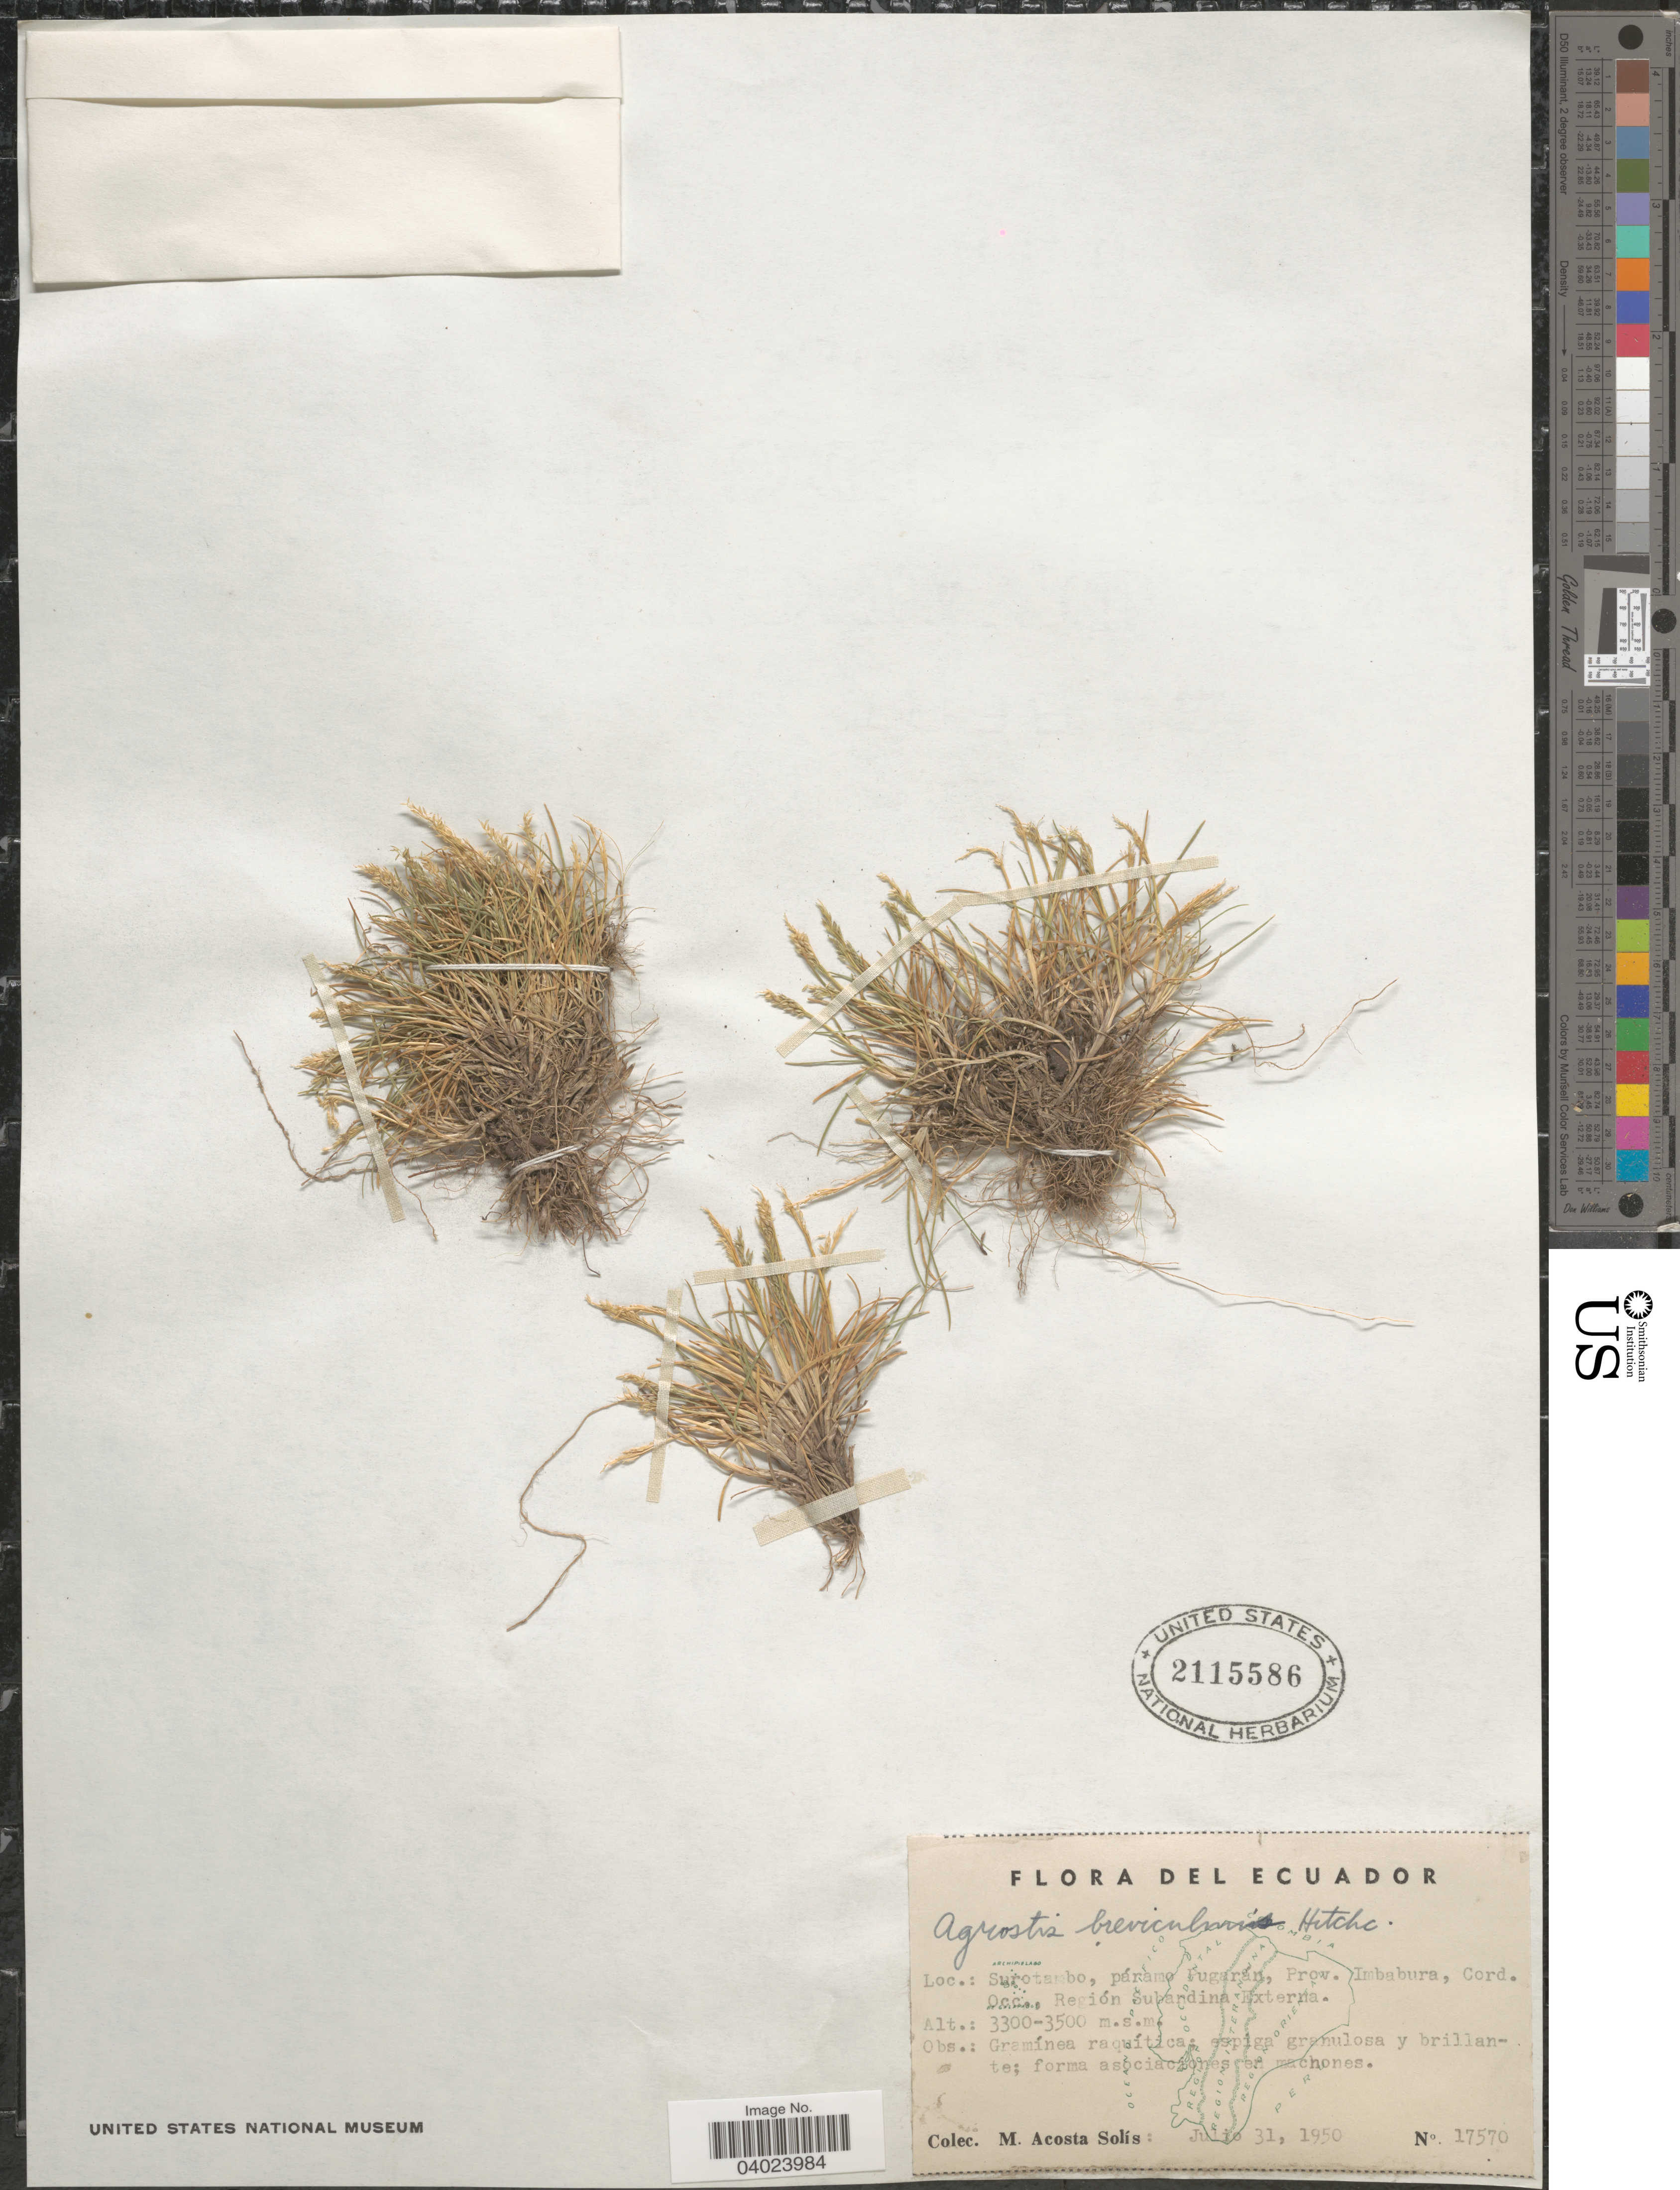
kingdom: Plantae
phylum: Tracheophyta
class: Liliopsida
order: Poales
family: Poaceae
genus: Agrostis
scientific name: Agrostis breviculmis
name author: Hitchc.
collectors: M. Acosta Solis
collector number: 17570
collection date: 1950-07-31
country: Ecuador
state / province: Imbabura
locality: Surotambo, páramo Pugaran, Cord. Occ., Región Subandina Externa.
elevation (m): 3300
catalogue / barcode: US 2115586